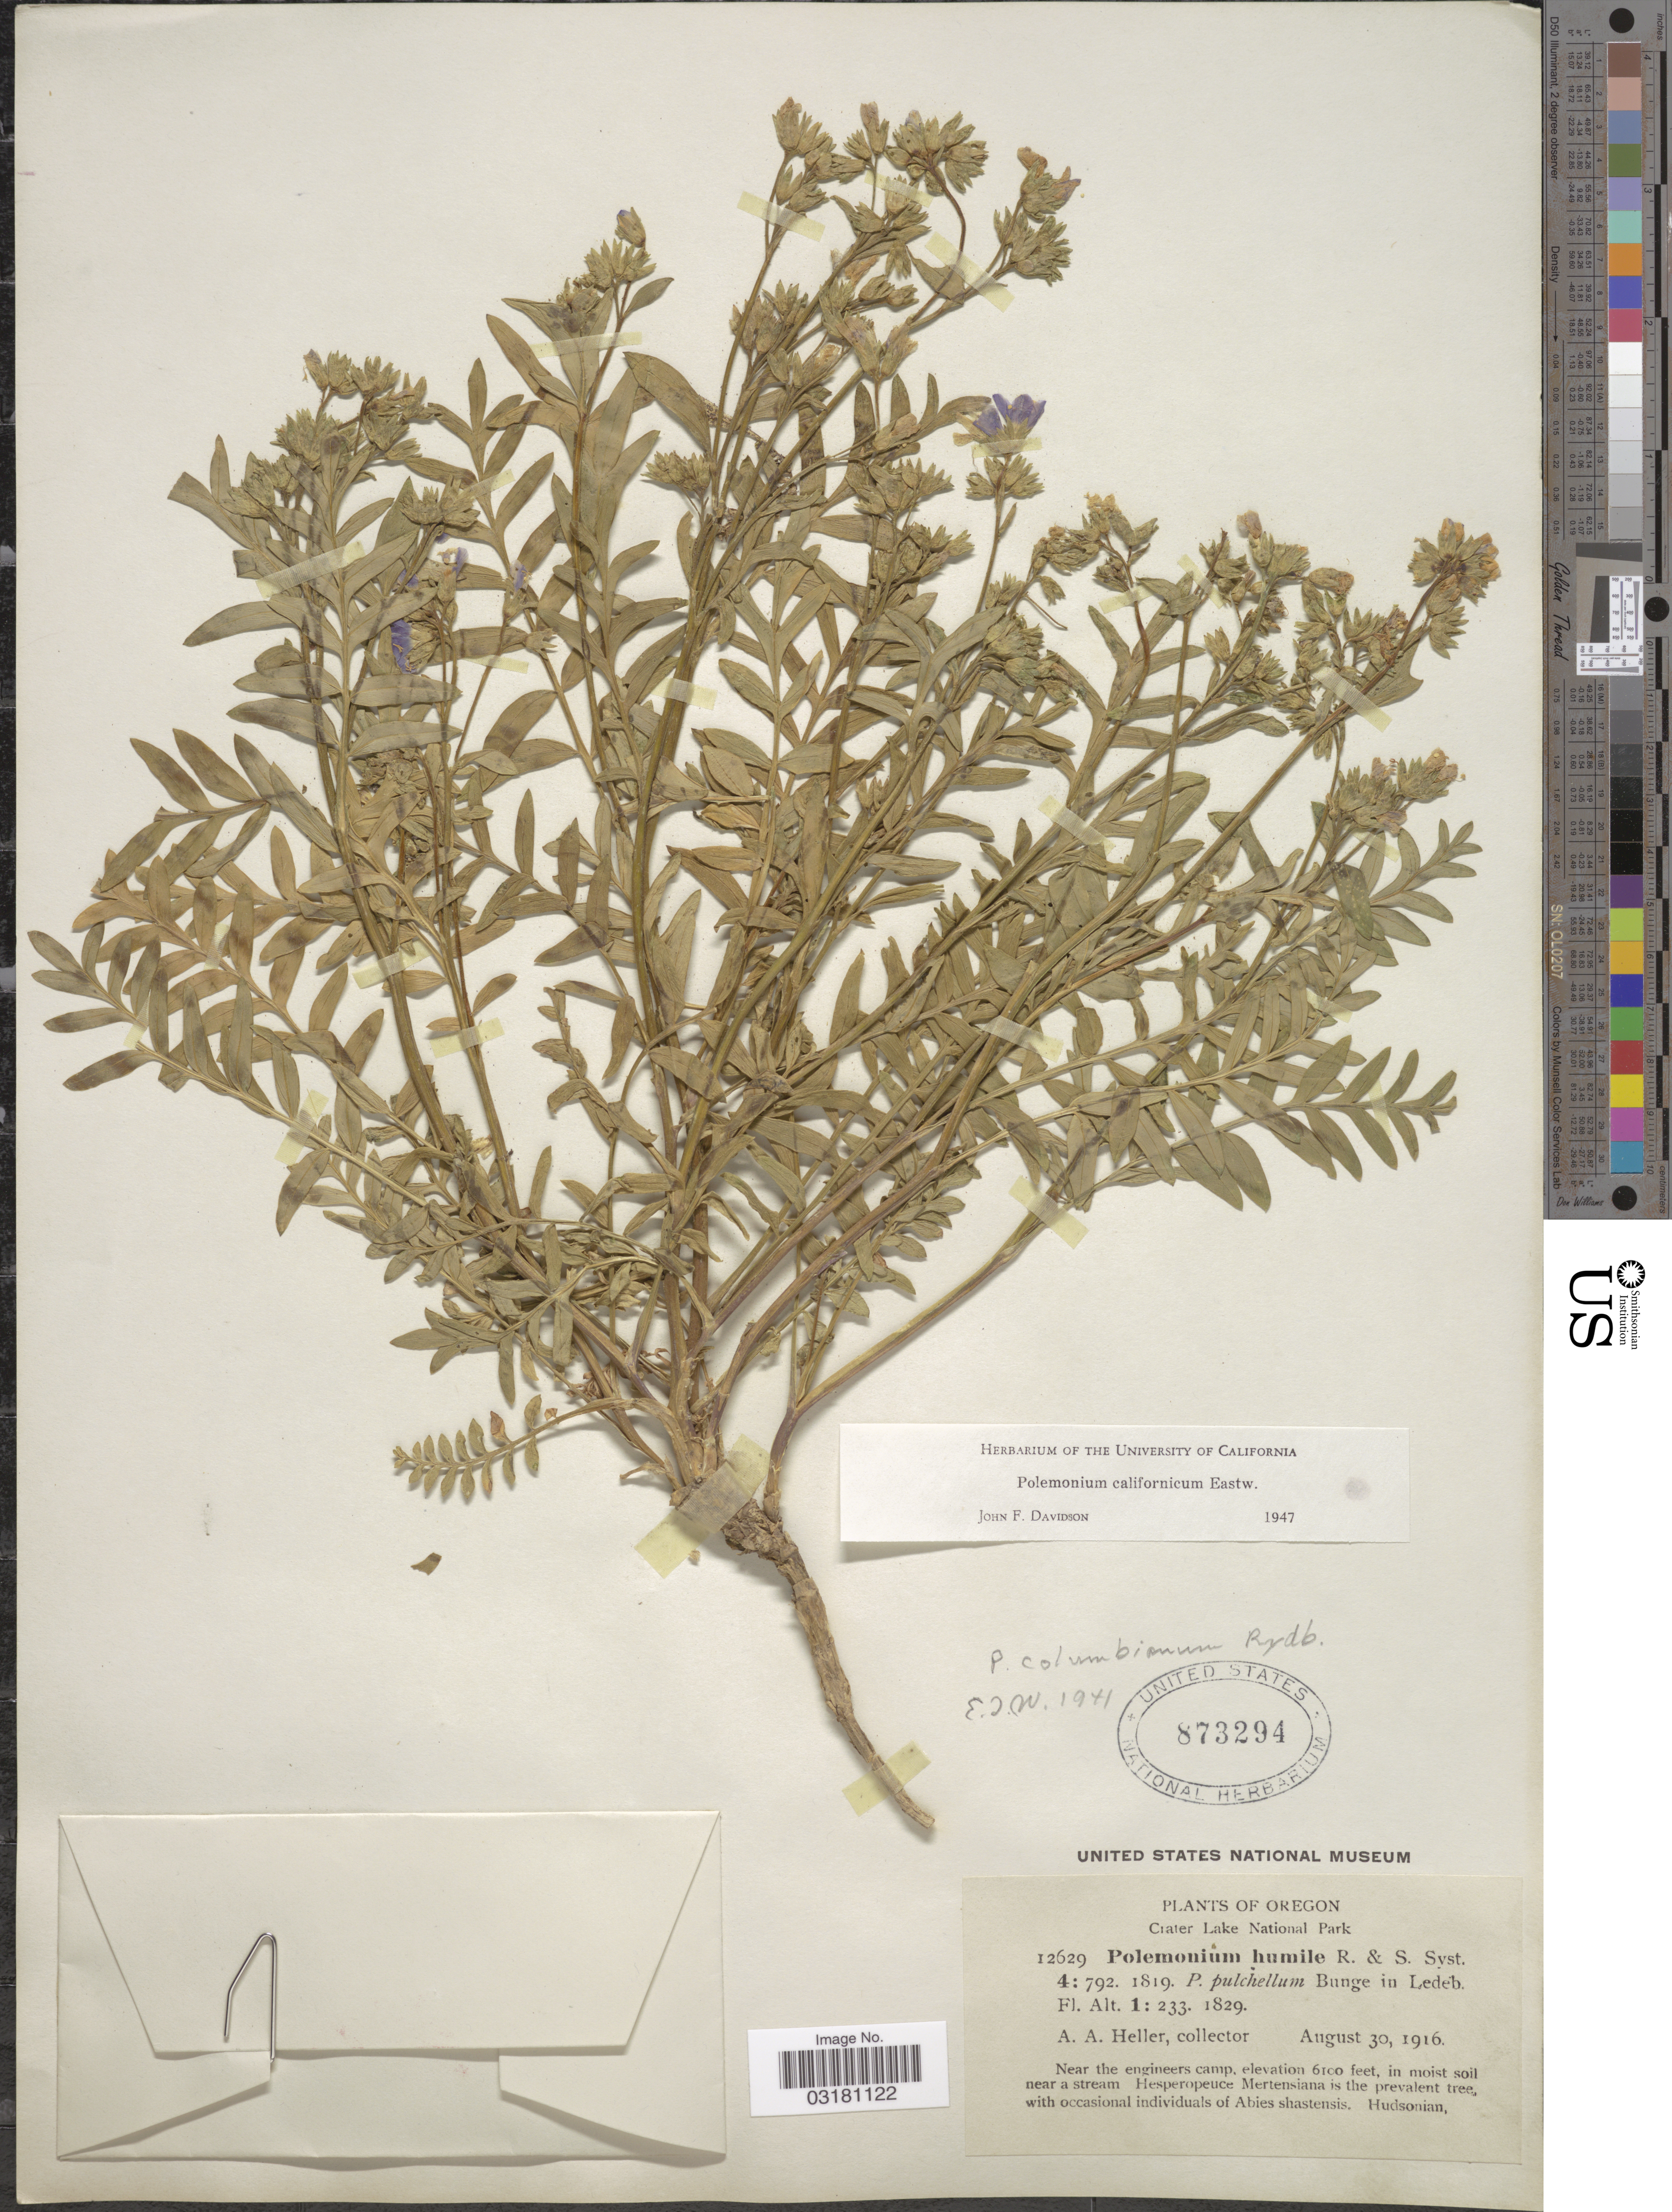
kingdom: Plantae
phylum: Tracheophyta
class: Magnoliopsida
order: Ericales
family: Polemoniaceae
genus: Polemonium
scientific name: Polemonium californicum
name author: Eastw.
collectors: A. A. Heller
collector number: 12629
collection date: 1916-08-30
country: United States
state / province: Oregon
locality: Crater Lake National Park. Near the engineers camp.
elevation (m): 1859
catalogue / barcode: US 873294